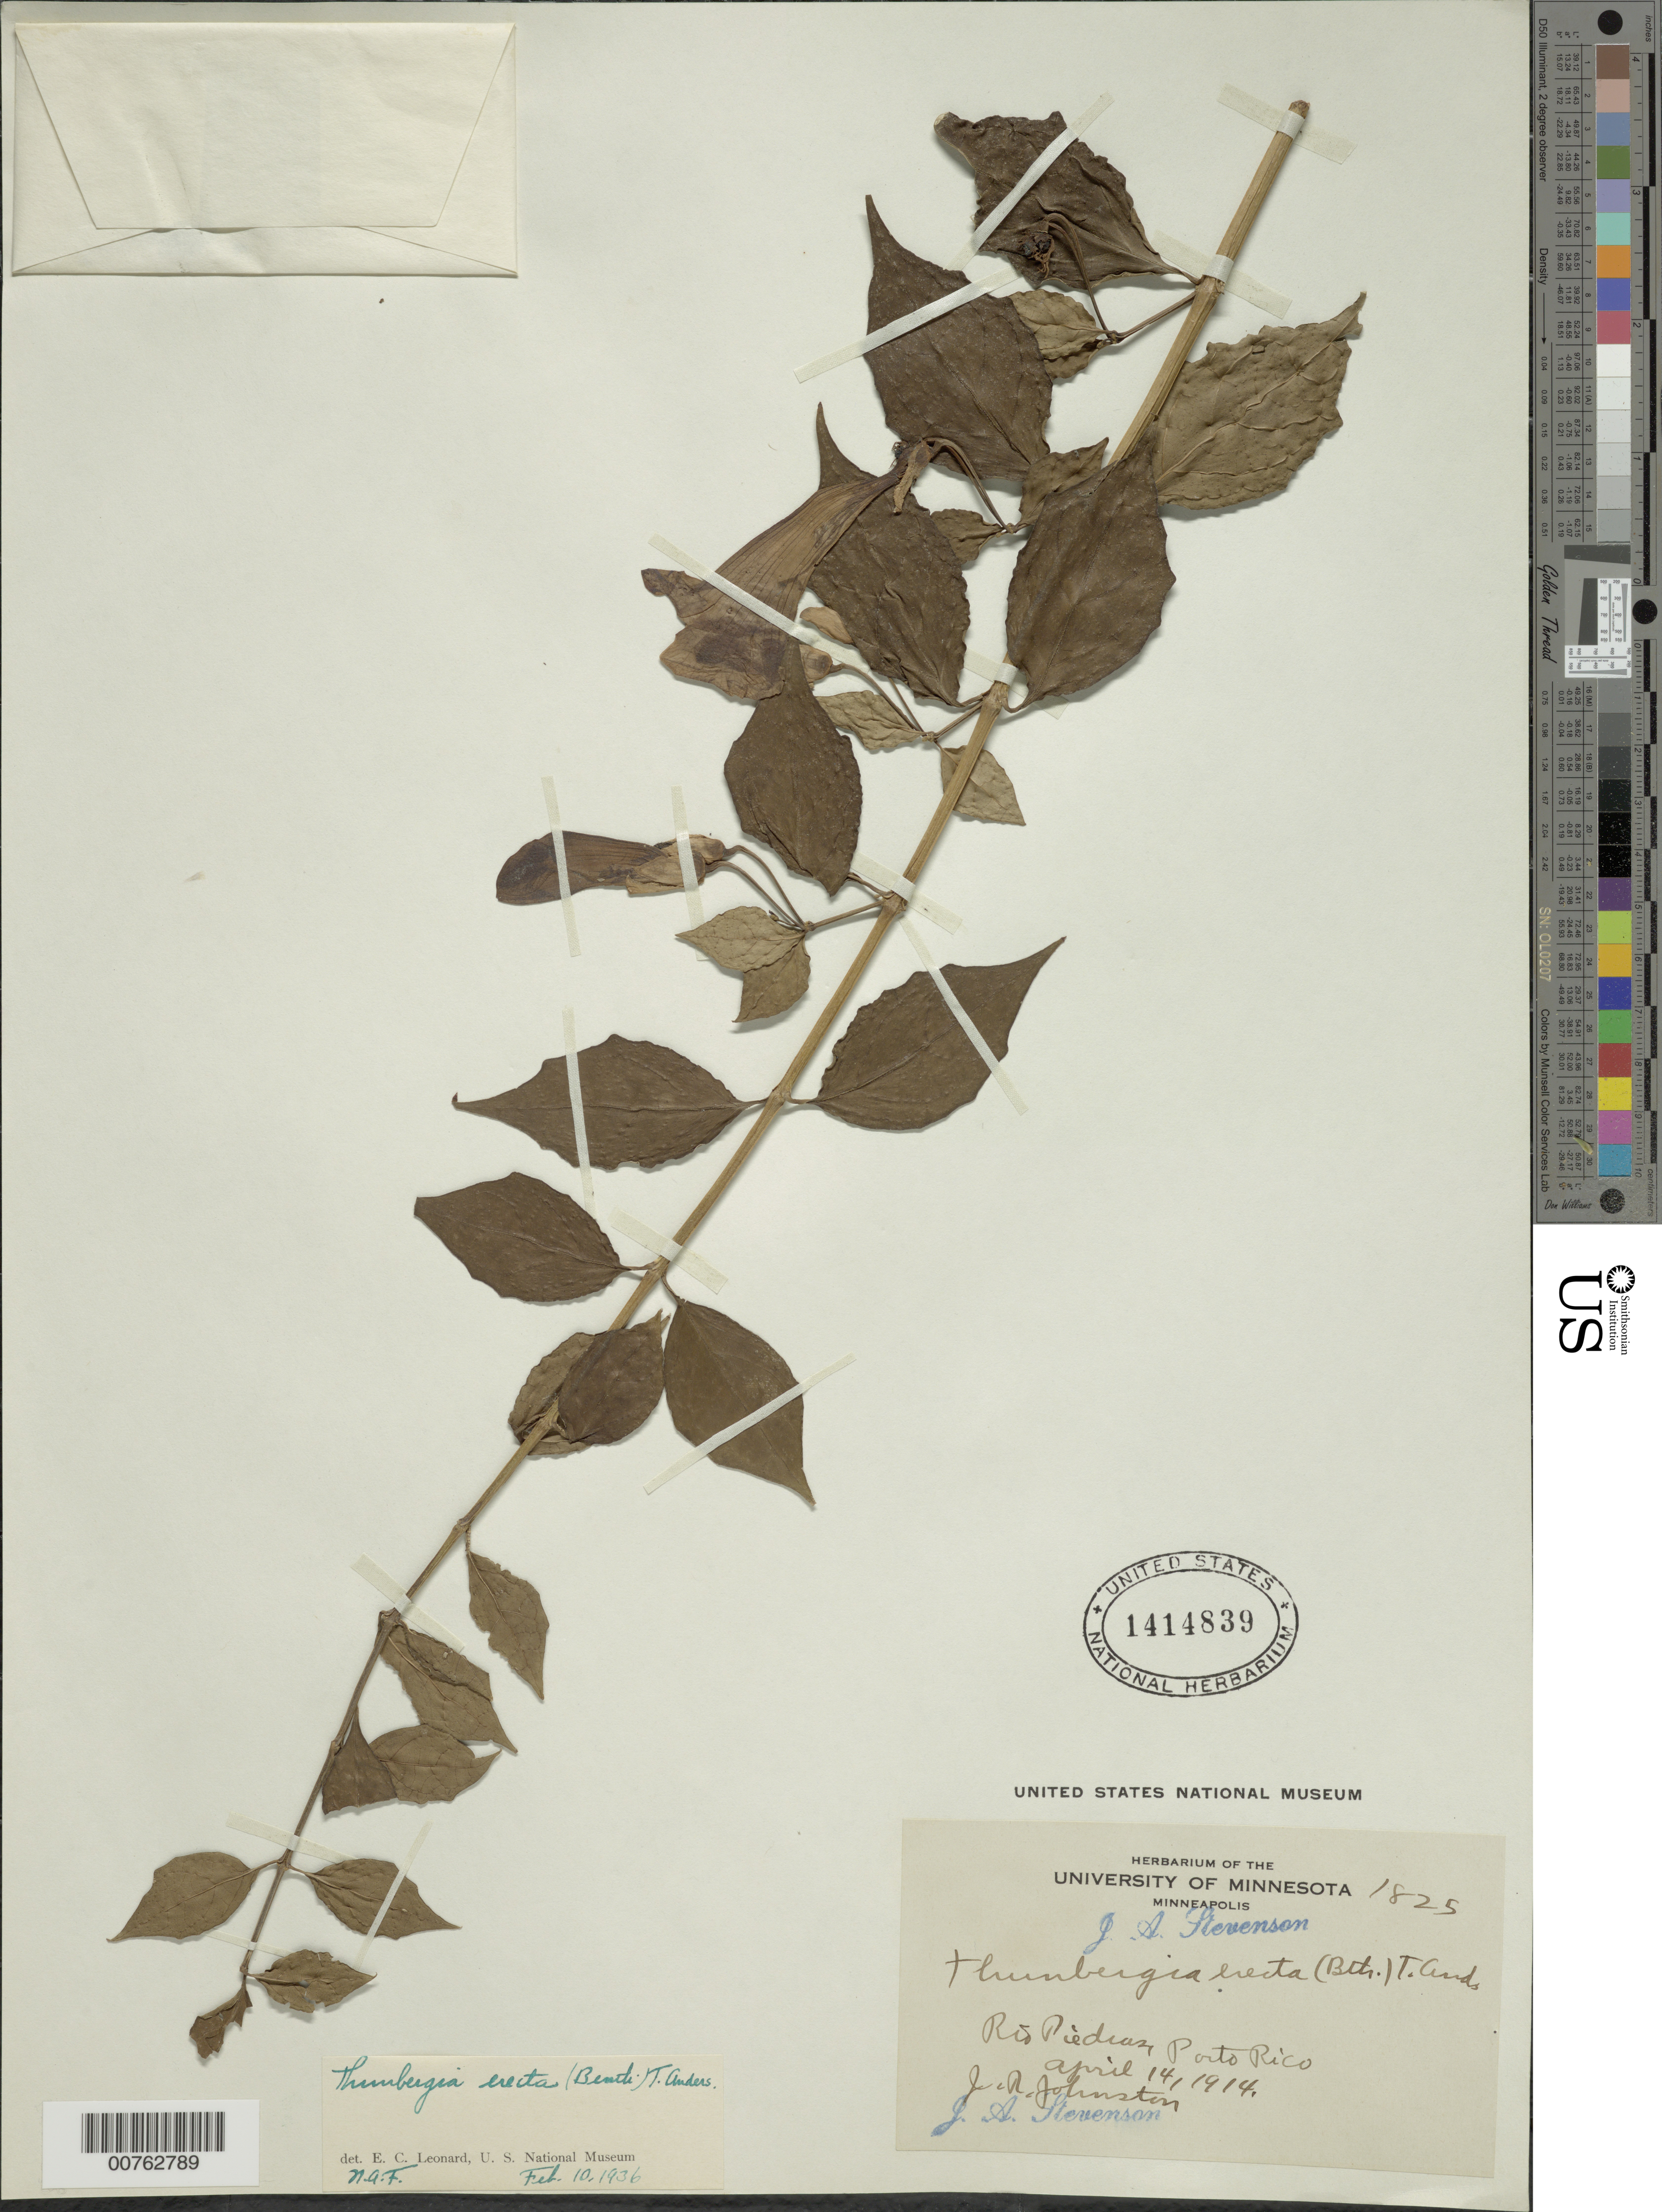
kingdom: Plantae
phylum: Tracheophyta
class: Magnoliopsida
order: Lamiales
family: Acanthaceae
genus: Thunbergia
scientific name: Thunbergia erecta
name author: (Benth.) T. Anderson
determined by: Leonard, Emery C., (US)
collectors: J. Stevenson & J. Johnston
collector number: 1825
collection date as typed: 14 Apr 1914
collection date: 1914-04-14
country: Puerto Rico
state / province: San Juan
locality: Río Piedras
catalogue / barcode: US 1414839